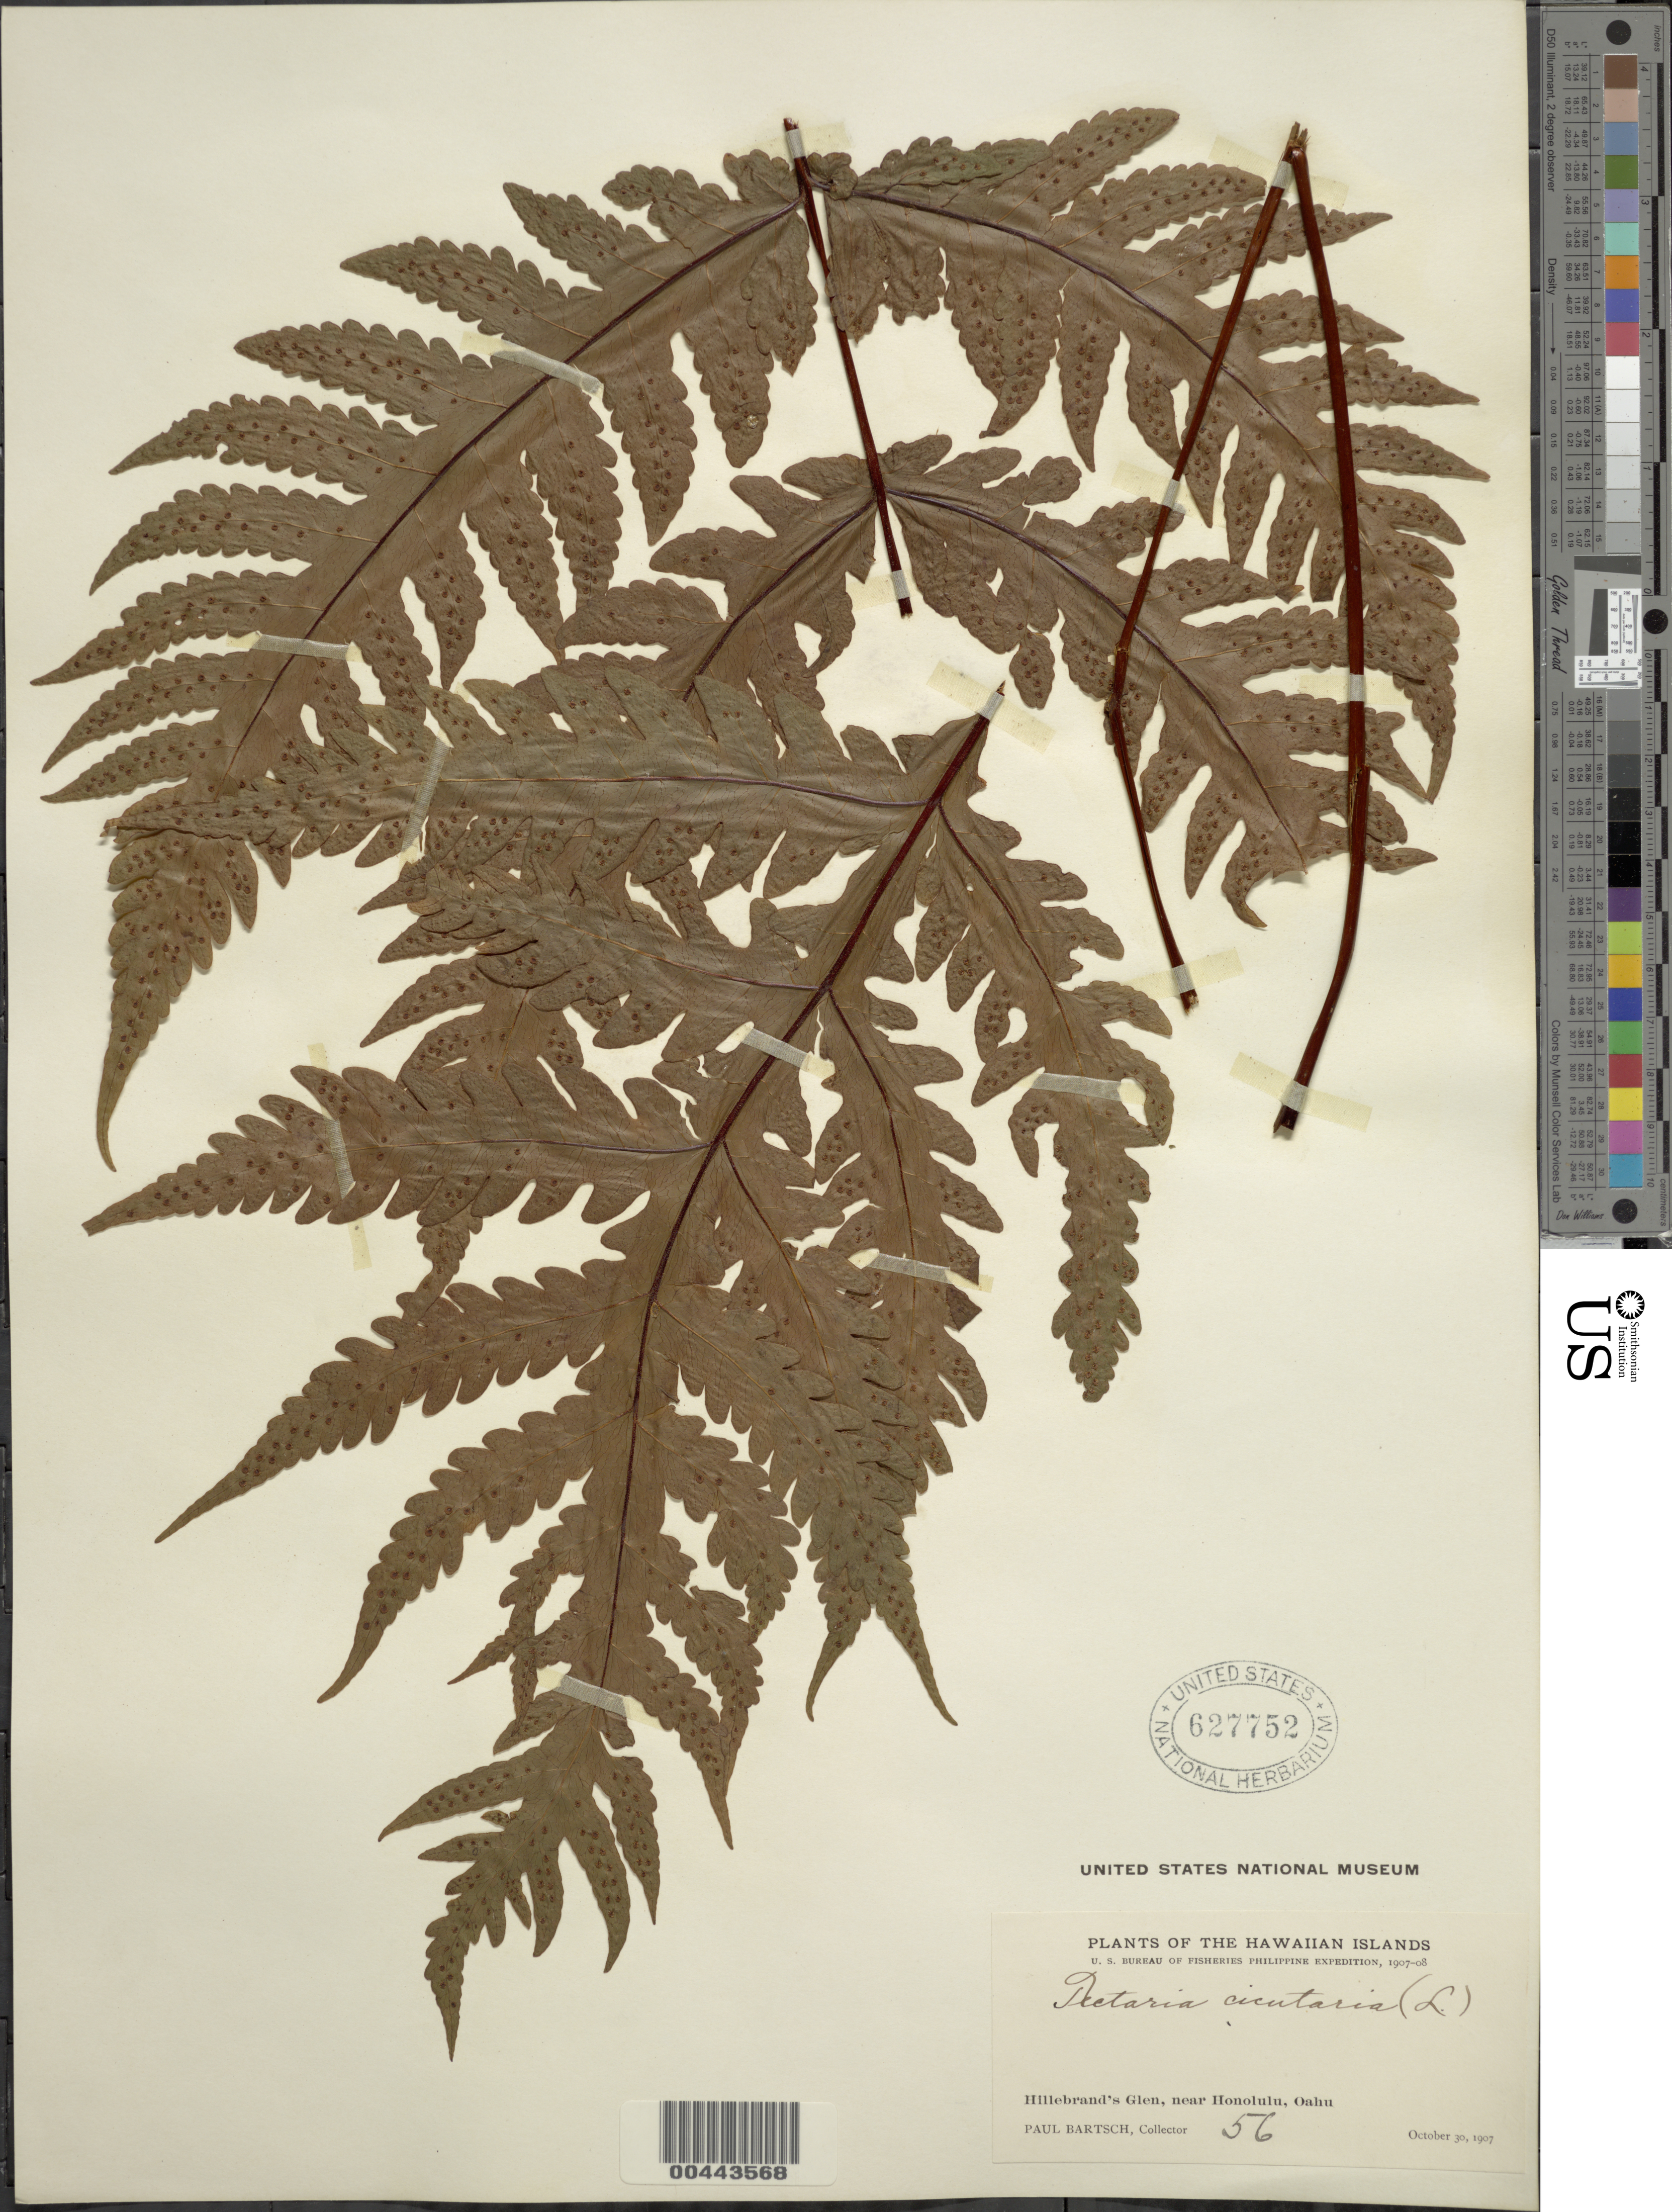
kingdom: Plantae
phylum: Tracheophyta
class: Polypodiopsida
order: Polypodiales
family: Tectariaceae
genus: Tectaria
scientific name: Tectaria gaudichaudii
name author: (Mett.) Maxon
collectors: P. Bartsch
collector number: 56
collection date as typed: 30 Oct 1907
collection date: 1907-10-30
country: United States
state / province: Hawaii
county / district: Honolulu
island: Oahu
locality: Hillebrand's Glen, near Honolulu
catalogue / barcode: US 627752